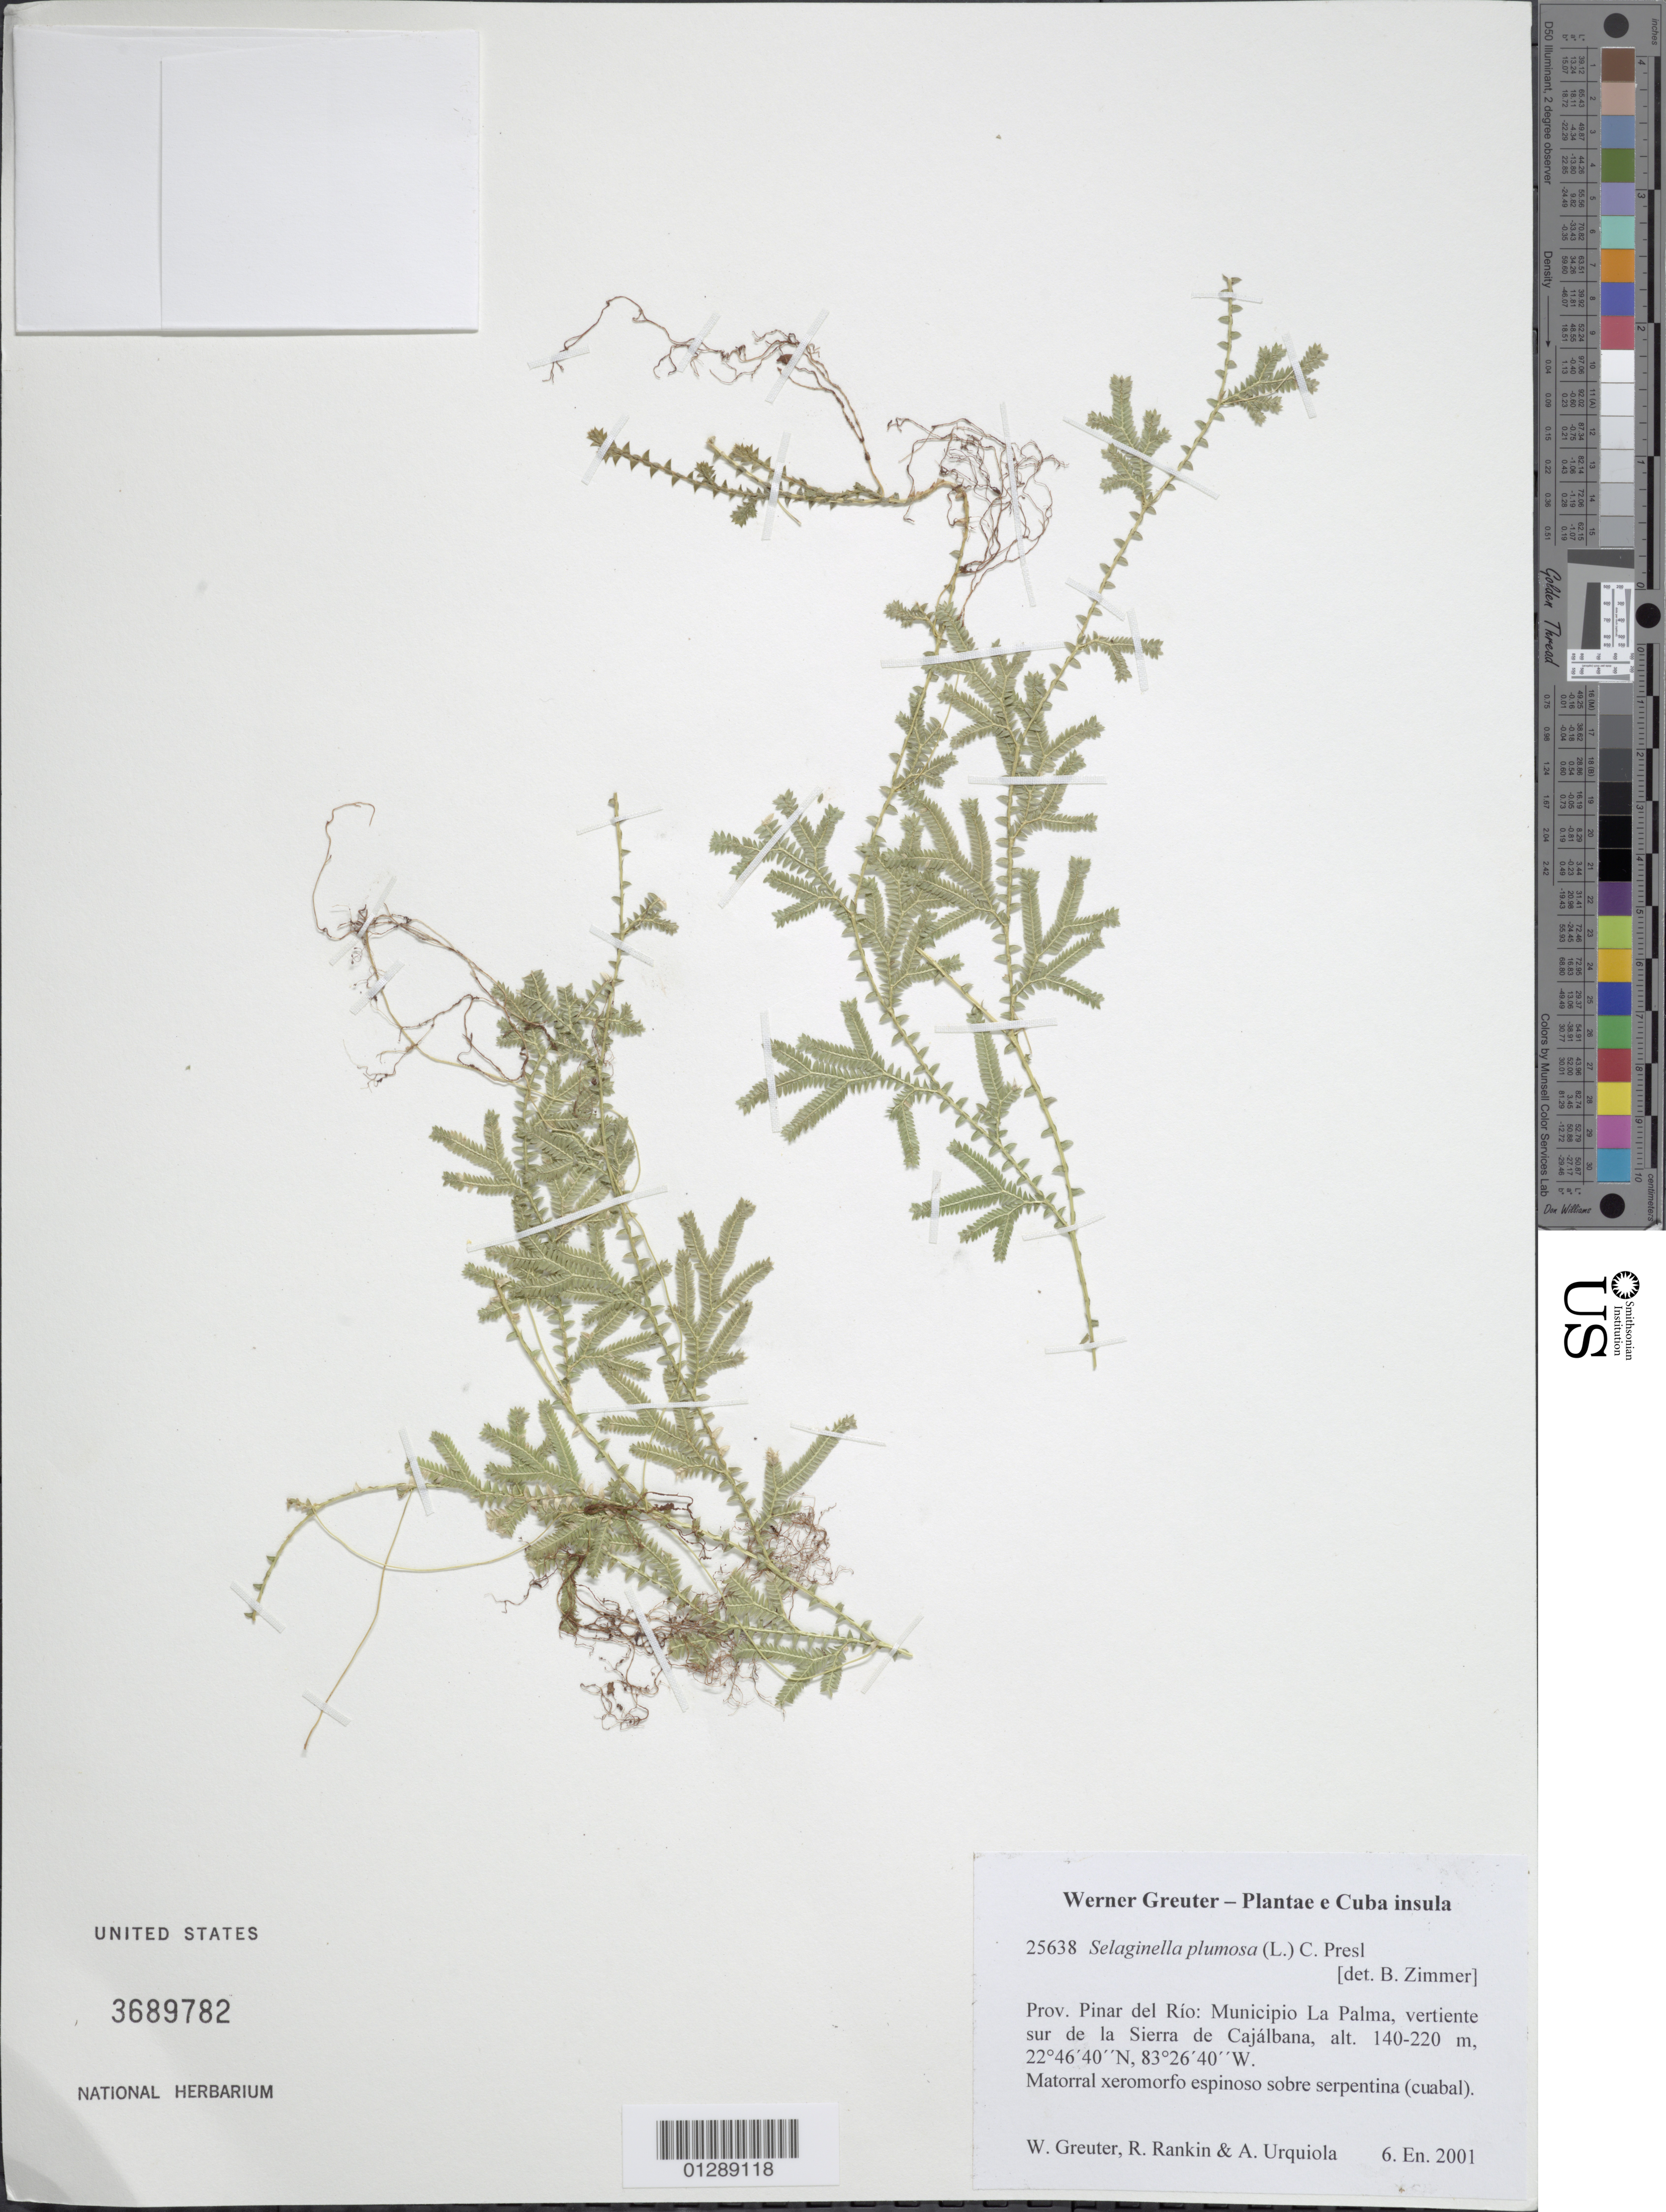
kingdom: Plantae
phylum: Tracheophyta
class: Lycopodiopsida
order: Selaginellales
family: Selaginellaceae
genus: Selaginella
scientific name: Selaginella plumosa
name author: (L.) C. Presl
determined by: Zimmer, B.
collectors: W. R. Greuter, R. Rankin Rodriguez & A. Urquiola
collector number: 25638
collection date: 2001-01-06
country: Cuba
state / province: Pinar del Rio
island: Cuba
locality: Municipio La Palma, vertiente sur de la Sierra de Cajálbana.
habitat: Matorral xermorfo espinoso sobre serpentina (Cuabal).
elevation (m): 140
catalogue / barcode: US 3689782